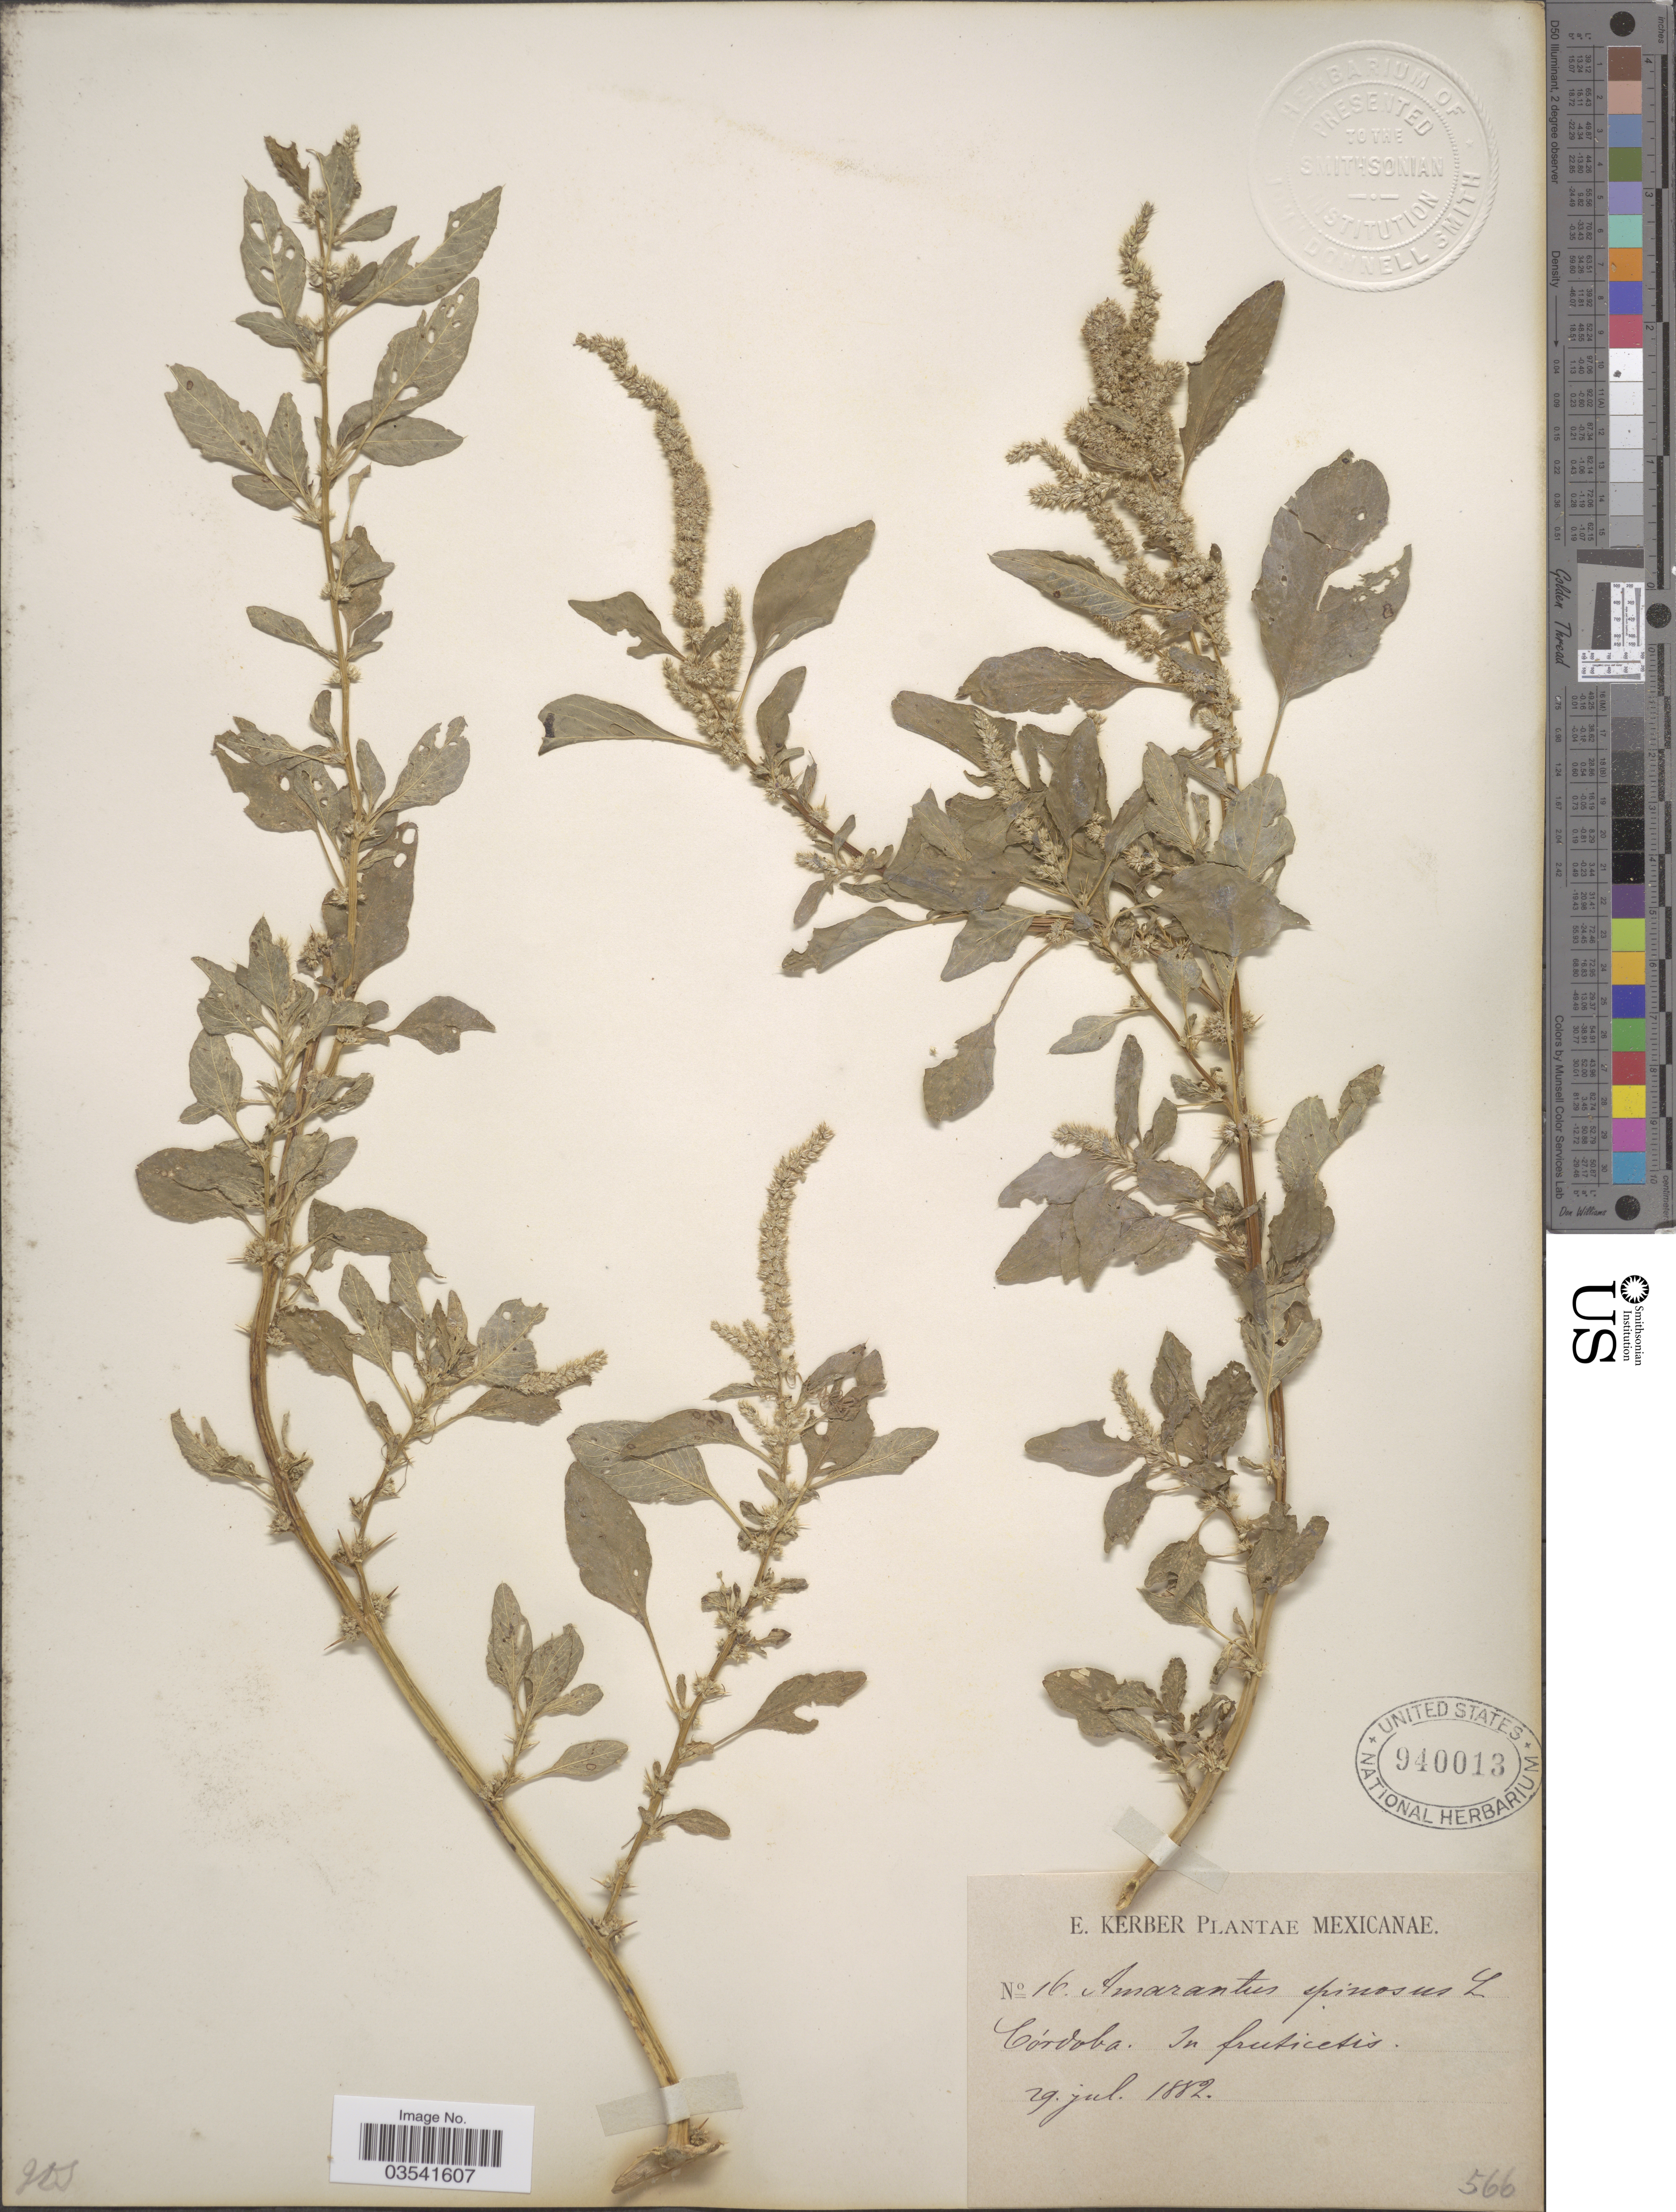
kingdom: Plantae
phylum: Tracheophyta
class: Magnoliopsida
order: Caryophyllales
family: Amaranthaceae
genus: Amaranthus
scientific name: Amaranthus spinosus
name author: L.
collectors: E. Kerber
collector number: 16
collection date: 1882-07-29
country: Mexico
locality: Córdoba.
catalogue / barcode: US 940013